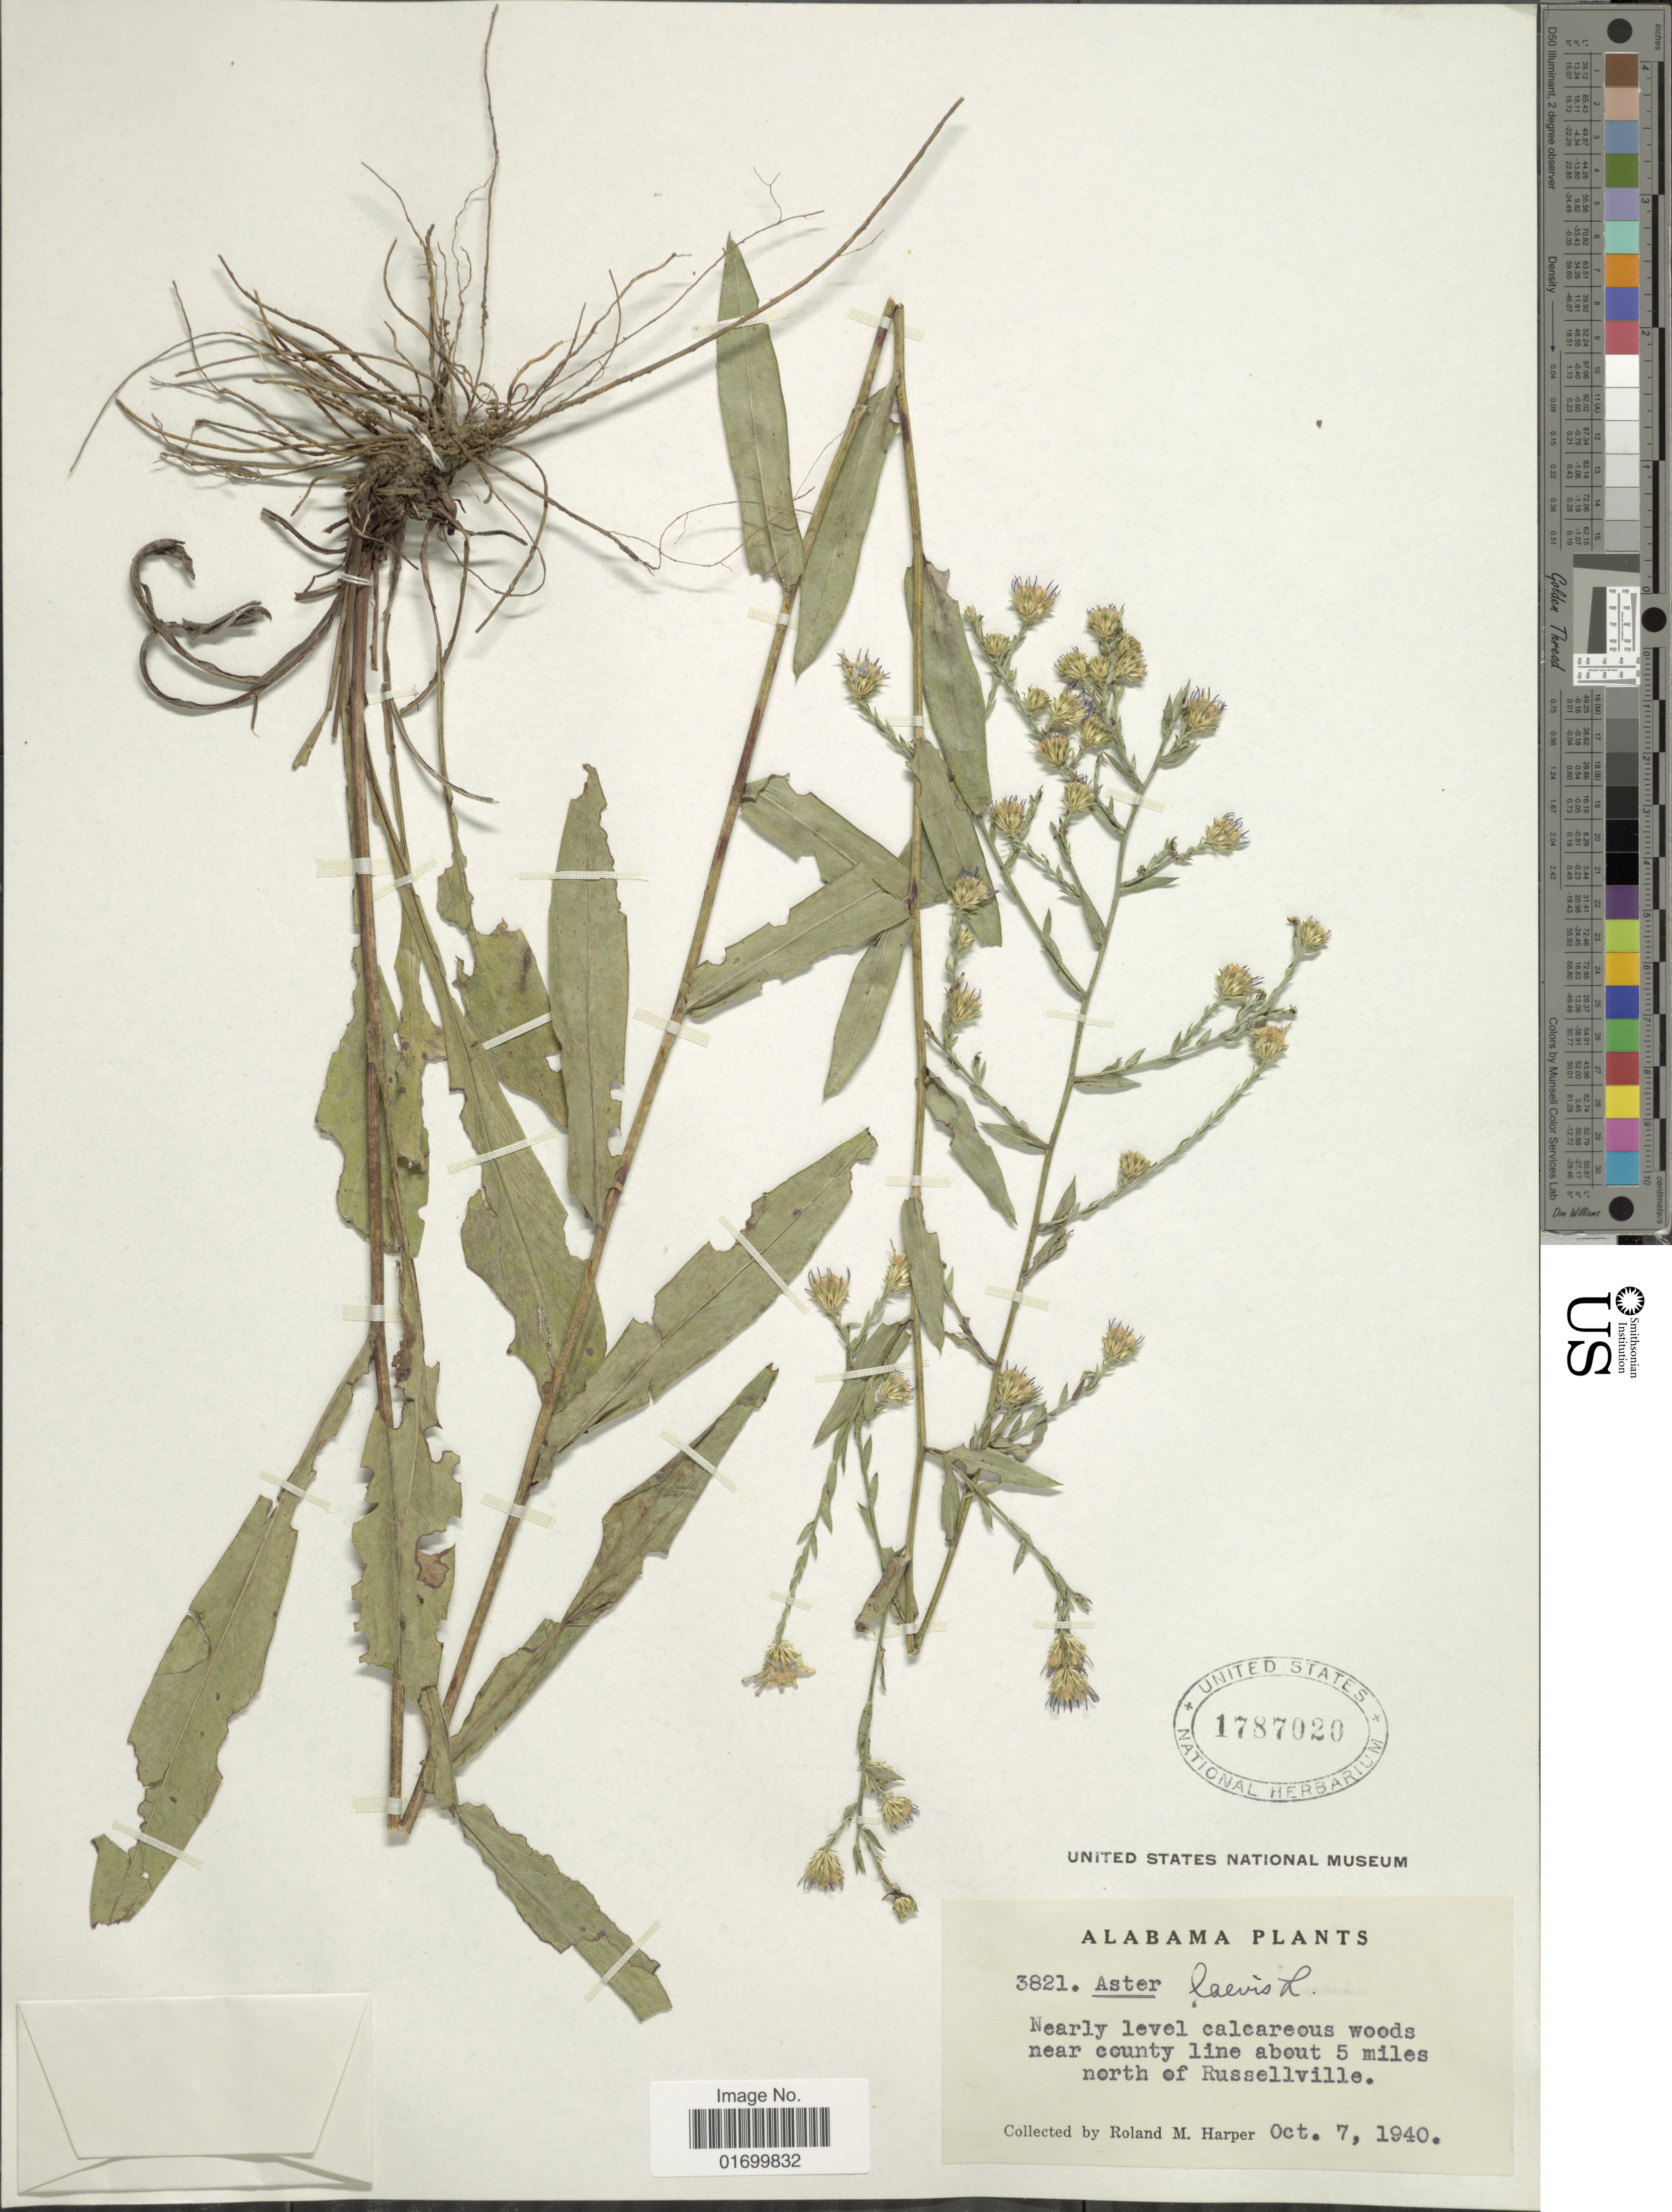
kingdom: Plantae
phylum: Tracheophyta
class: Magnoliopsida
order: Asterales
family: Asteraceae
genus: Symphyotrichum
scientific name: Symphyotrichum laeve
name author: (L.) Á. Löve & D. Löve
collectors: R. M. Harper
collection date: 1940-10-07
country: United States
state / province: Alabama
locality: Nearly level calcareous woods near county line about 5 miles north of Russellville.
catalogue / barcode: US 1787020